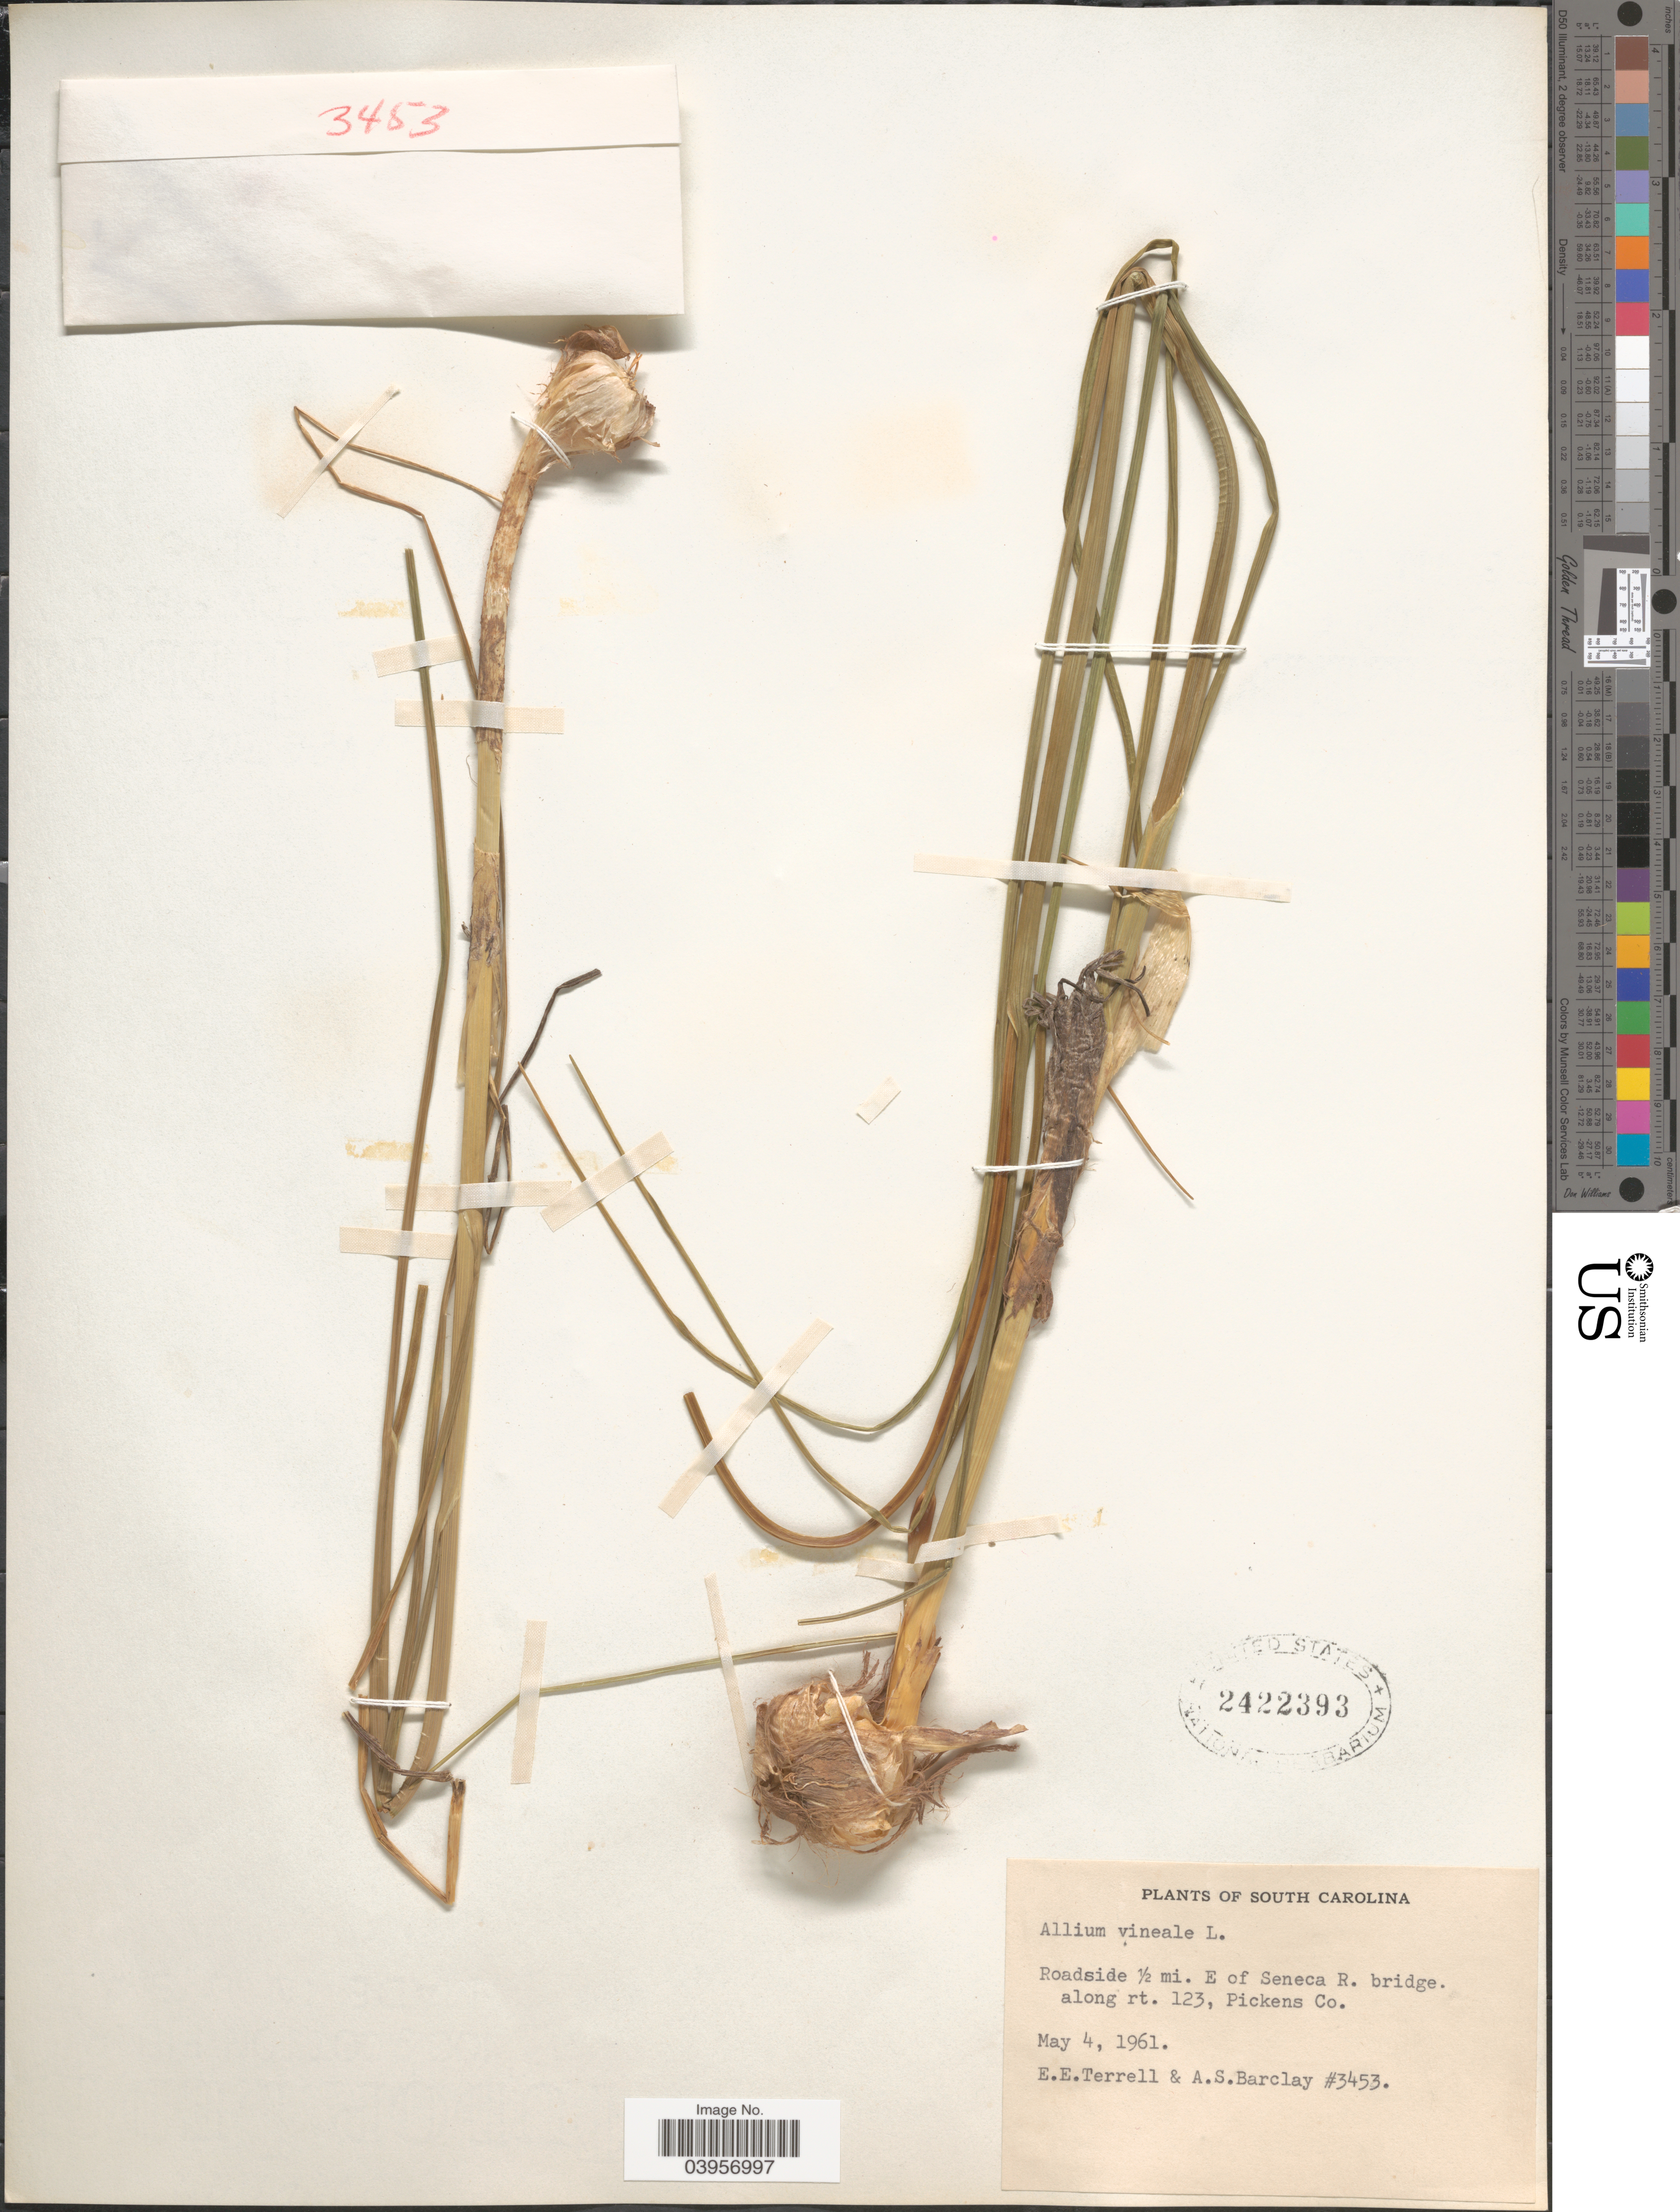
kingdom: Plantae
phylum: Tracheophyta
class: Liliopsida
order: Asparagales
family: Amaryllidaceae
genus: Allium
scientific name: Allium vineale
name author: L.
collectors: E. E. Terrell & A. S. Barclay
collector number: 3453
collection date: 1961-05-04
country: United States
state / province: South Carolina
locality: Roadside ½ mi E. of Seneca R. bridge. along rt. 123, Pickens Co.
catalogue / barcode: US 2422393